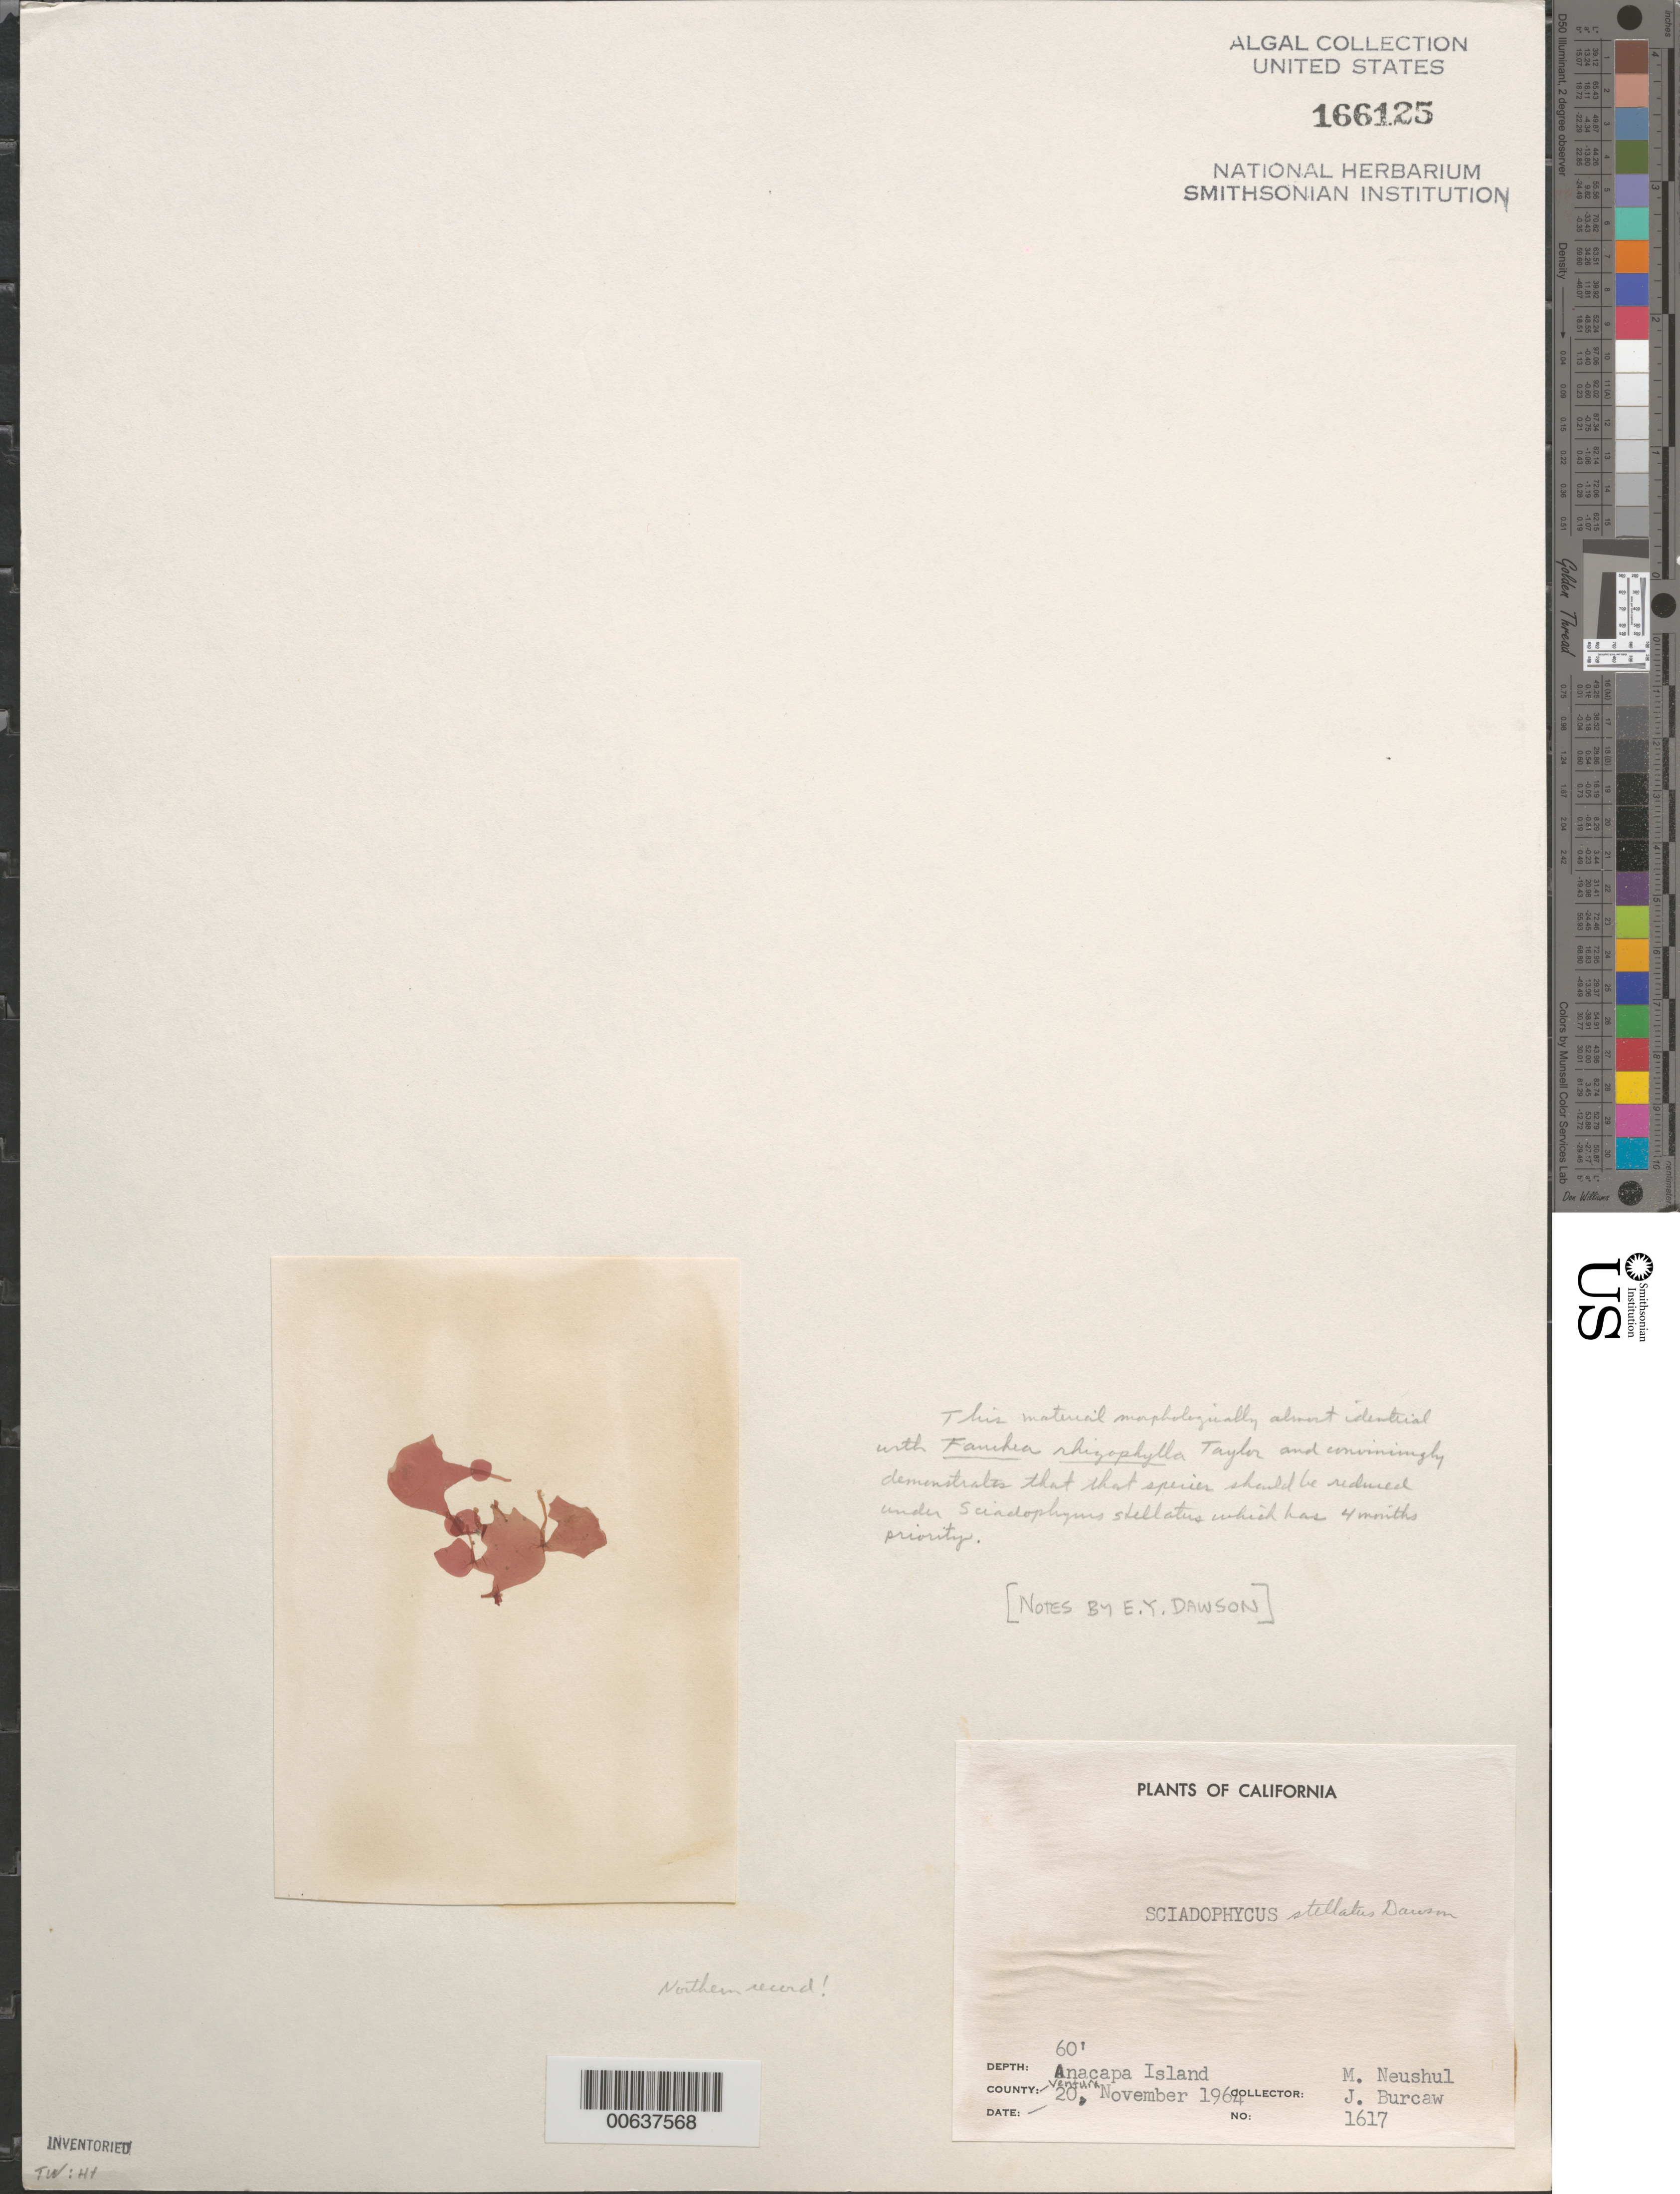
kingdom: Plantae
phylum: Rhodophyta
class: Florideophyceae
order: Rhodymeniales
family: Rhodymeniaceae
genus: Sciadophycus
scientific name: Sciadophycus stellatus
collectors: M. Neushul & J. Burcaw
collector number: Neushul 1617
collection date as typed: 20 Nov 1964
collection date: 1964-11-20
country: United States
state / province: California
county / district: Ventura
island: Anacapa Island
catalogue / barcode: US 166125